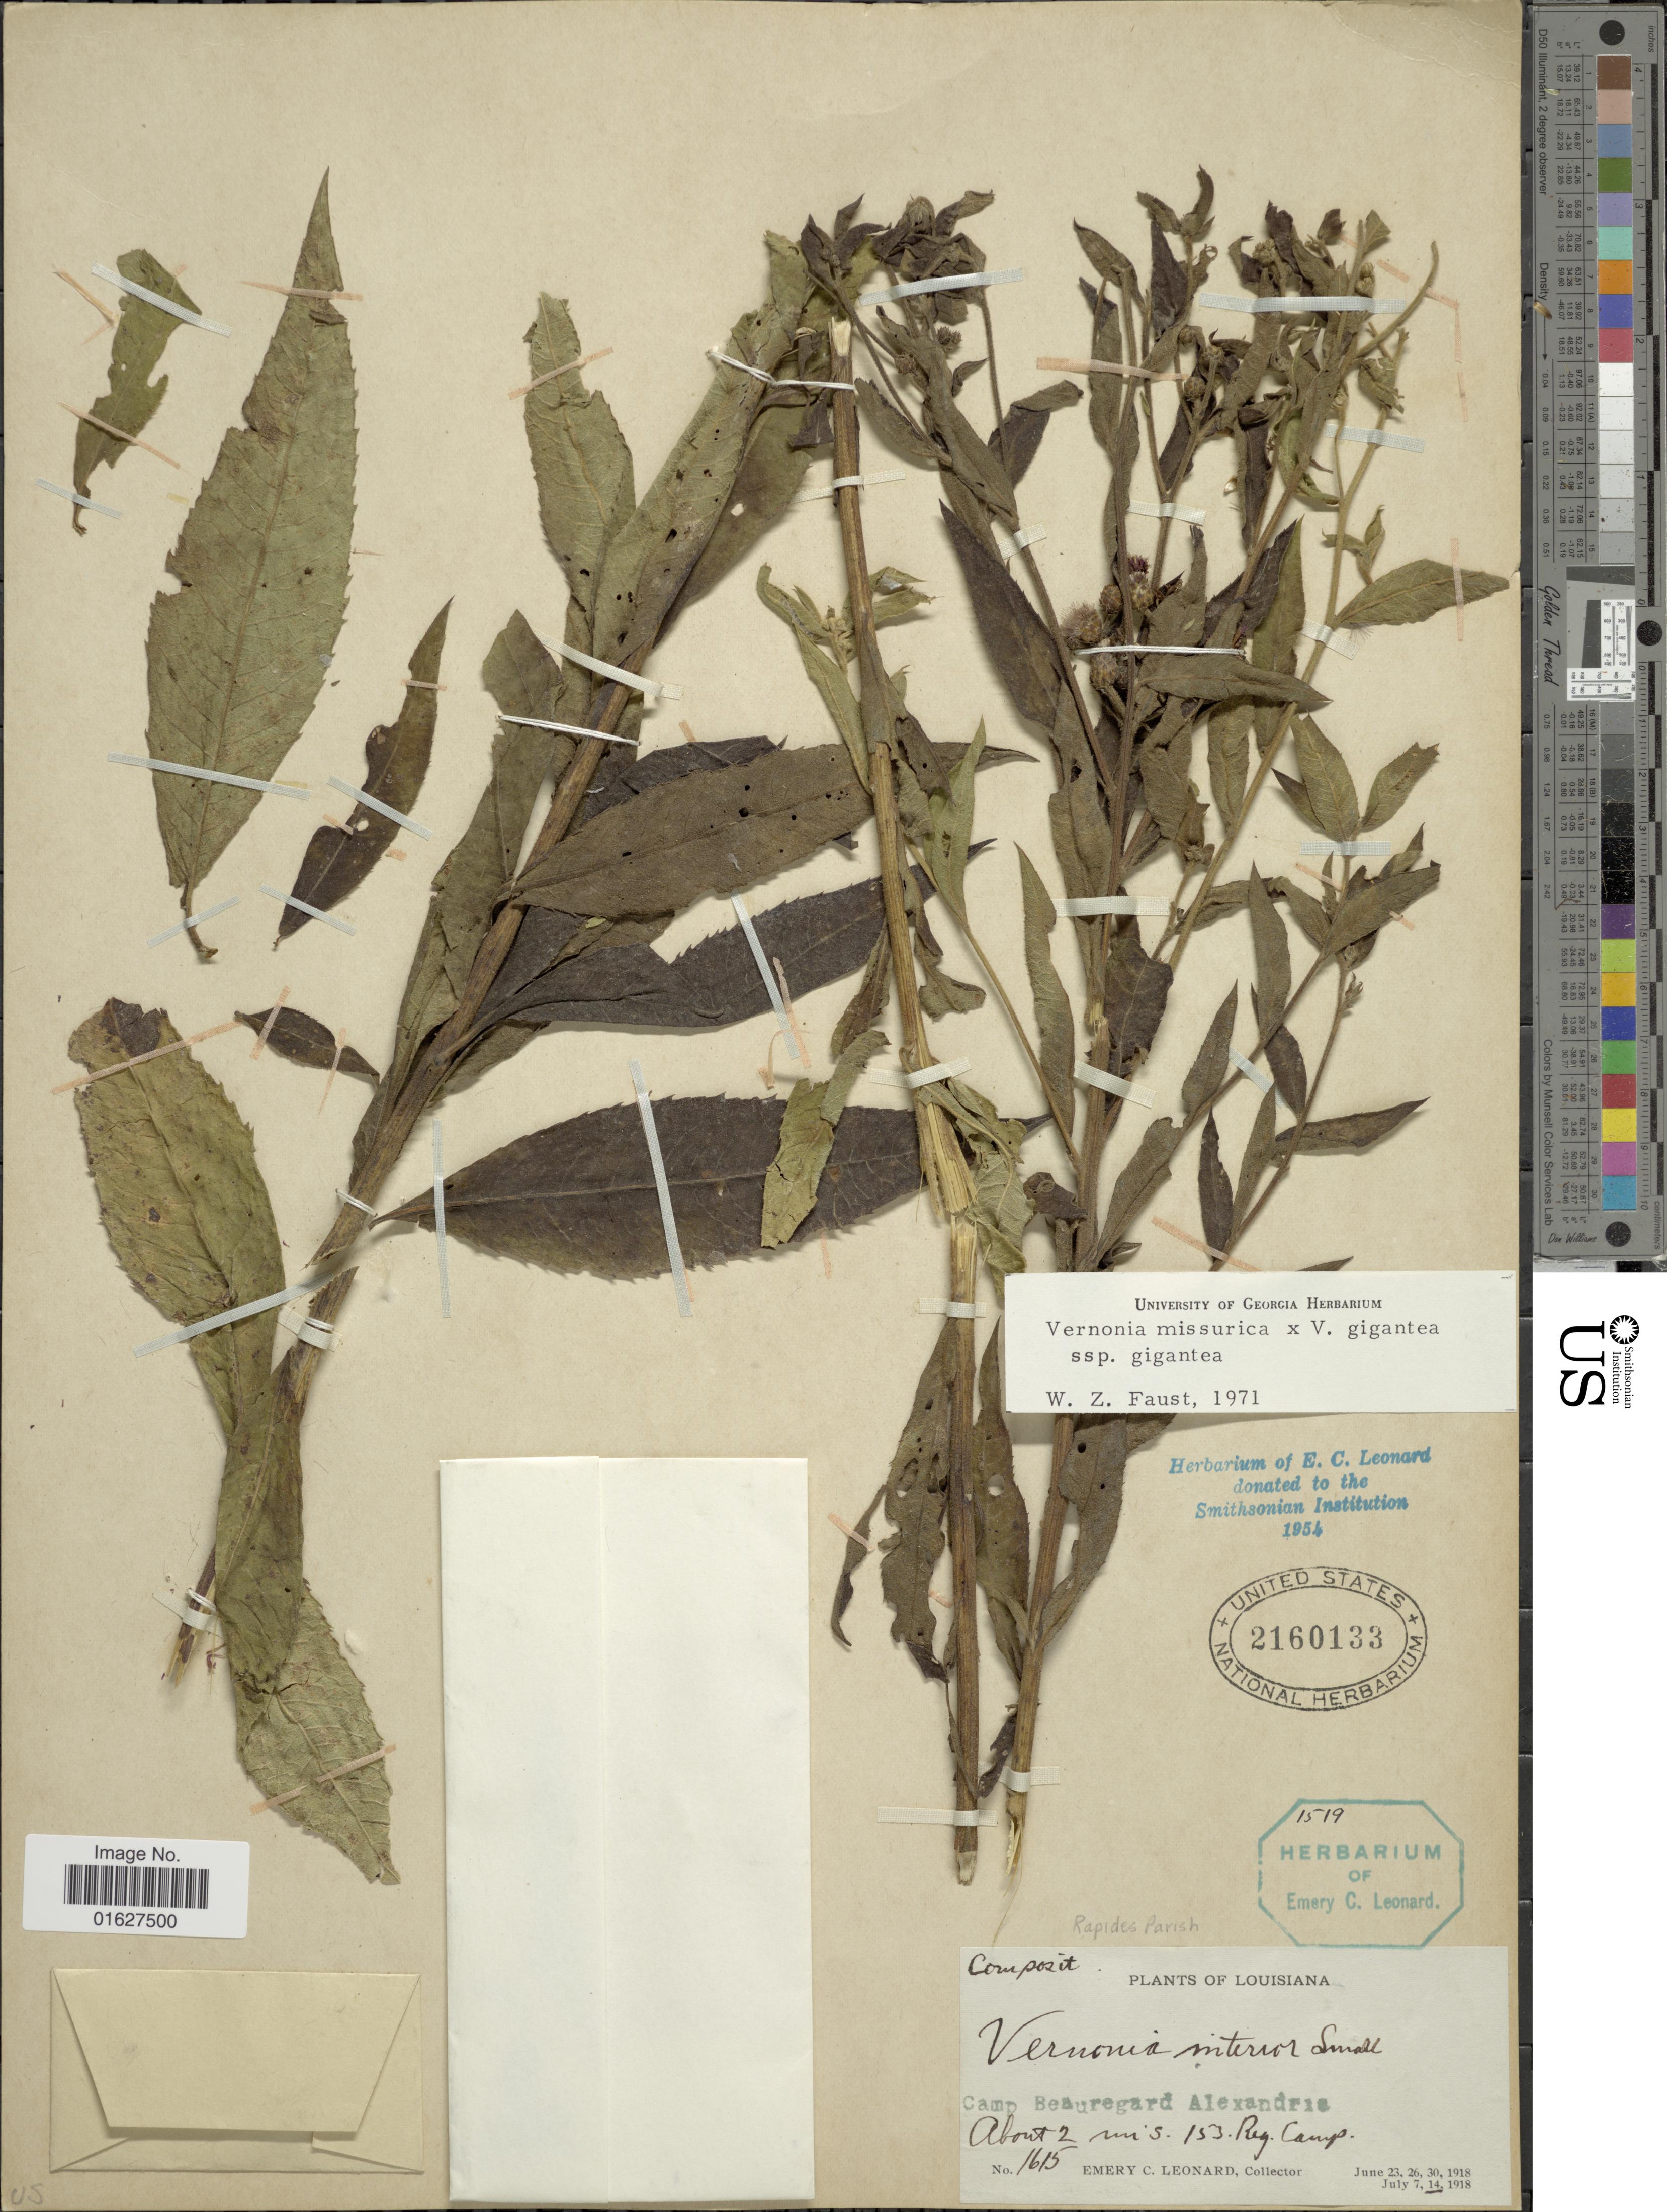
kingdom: Plantae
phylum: Tracheophyta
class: Magnoliopsida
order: Asterales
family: Asteraceae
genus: Vernonia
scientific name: Vernonia missurica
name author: Raf.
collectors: E. C. Leonard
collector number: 1615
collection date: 1918-07-14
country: United States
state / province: Louisiana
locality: Louisiana. Camp Beauregard Alexandria. About 2 mi s. 153. Reg. Camp.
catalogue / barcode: US 2160133